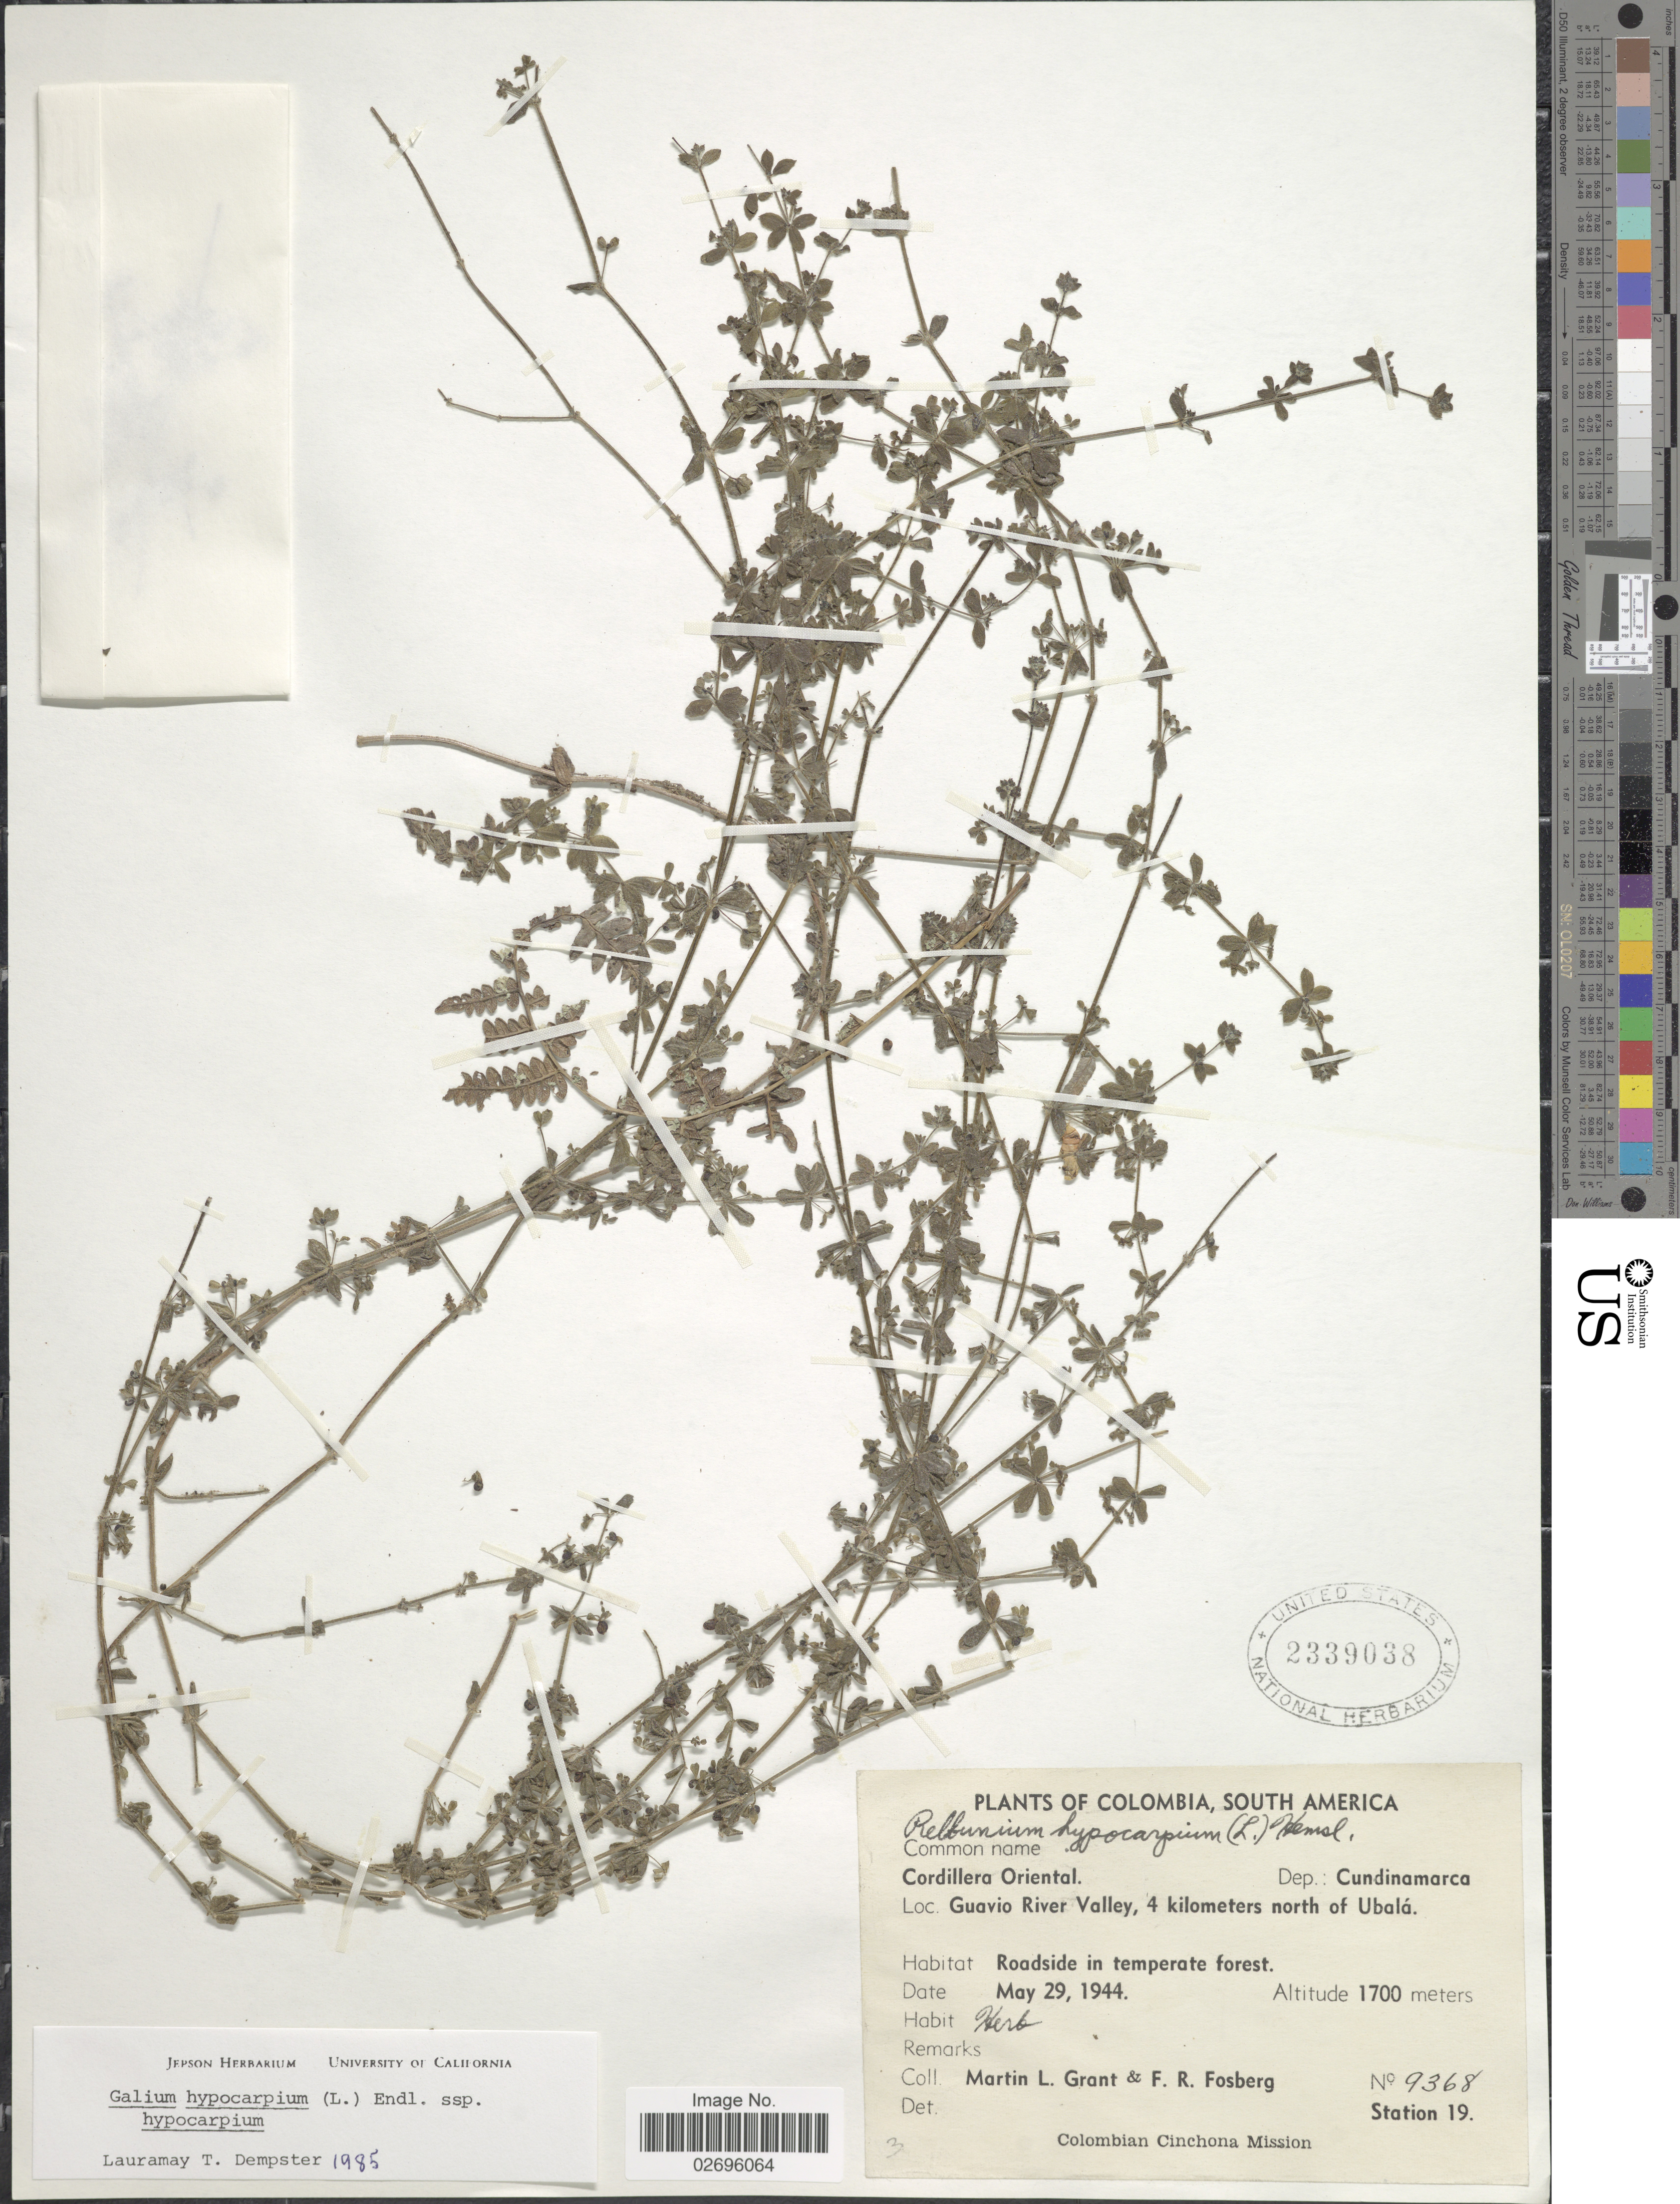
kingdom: Plantae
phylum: Tracheophyta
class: Magnoliopsida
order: Gentianales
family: Rubiaceae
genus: Galium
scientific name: Galium hypocarpium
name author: (L.) Endl. ex Griseb.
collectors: M. L. Grant & F. R. Fosberg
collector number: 9368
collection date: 1944-05-29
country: Colombia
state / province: Cundinamarca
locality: Cordillera Oriental. Dep.: Cundinamarca. Guavio River Valley, 4 kilometers north of Ubalá. Station 19.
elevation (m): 1700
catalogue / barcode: US 2339038